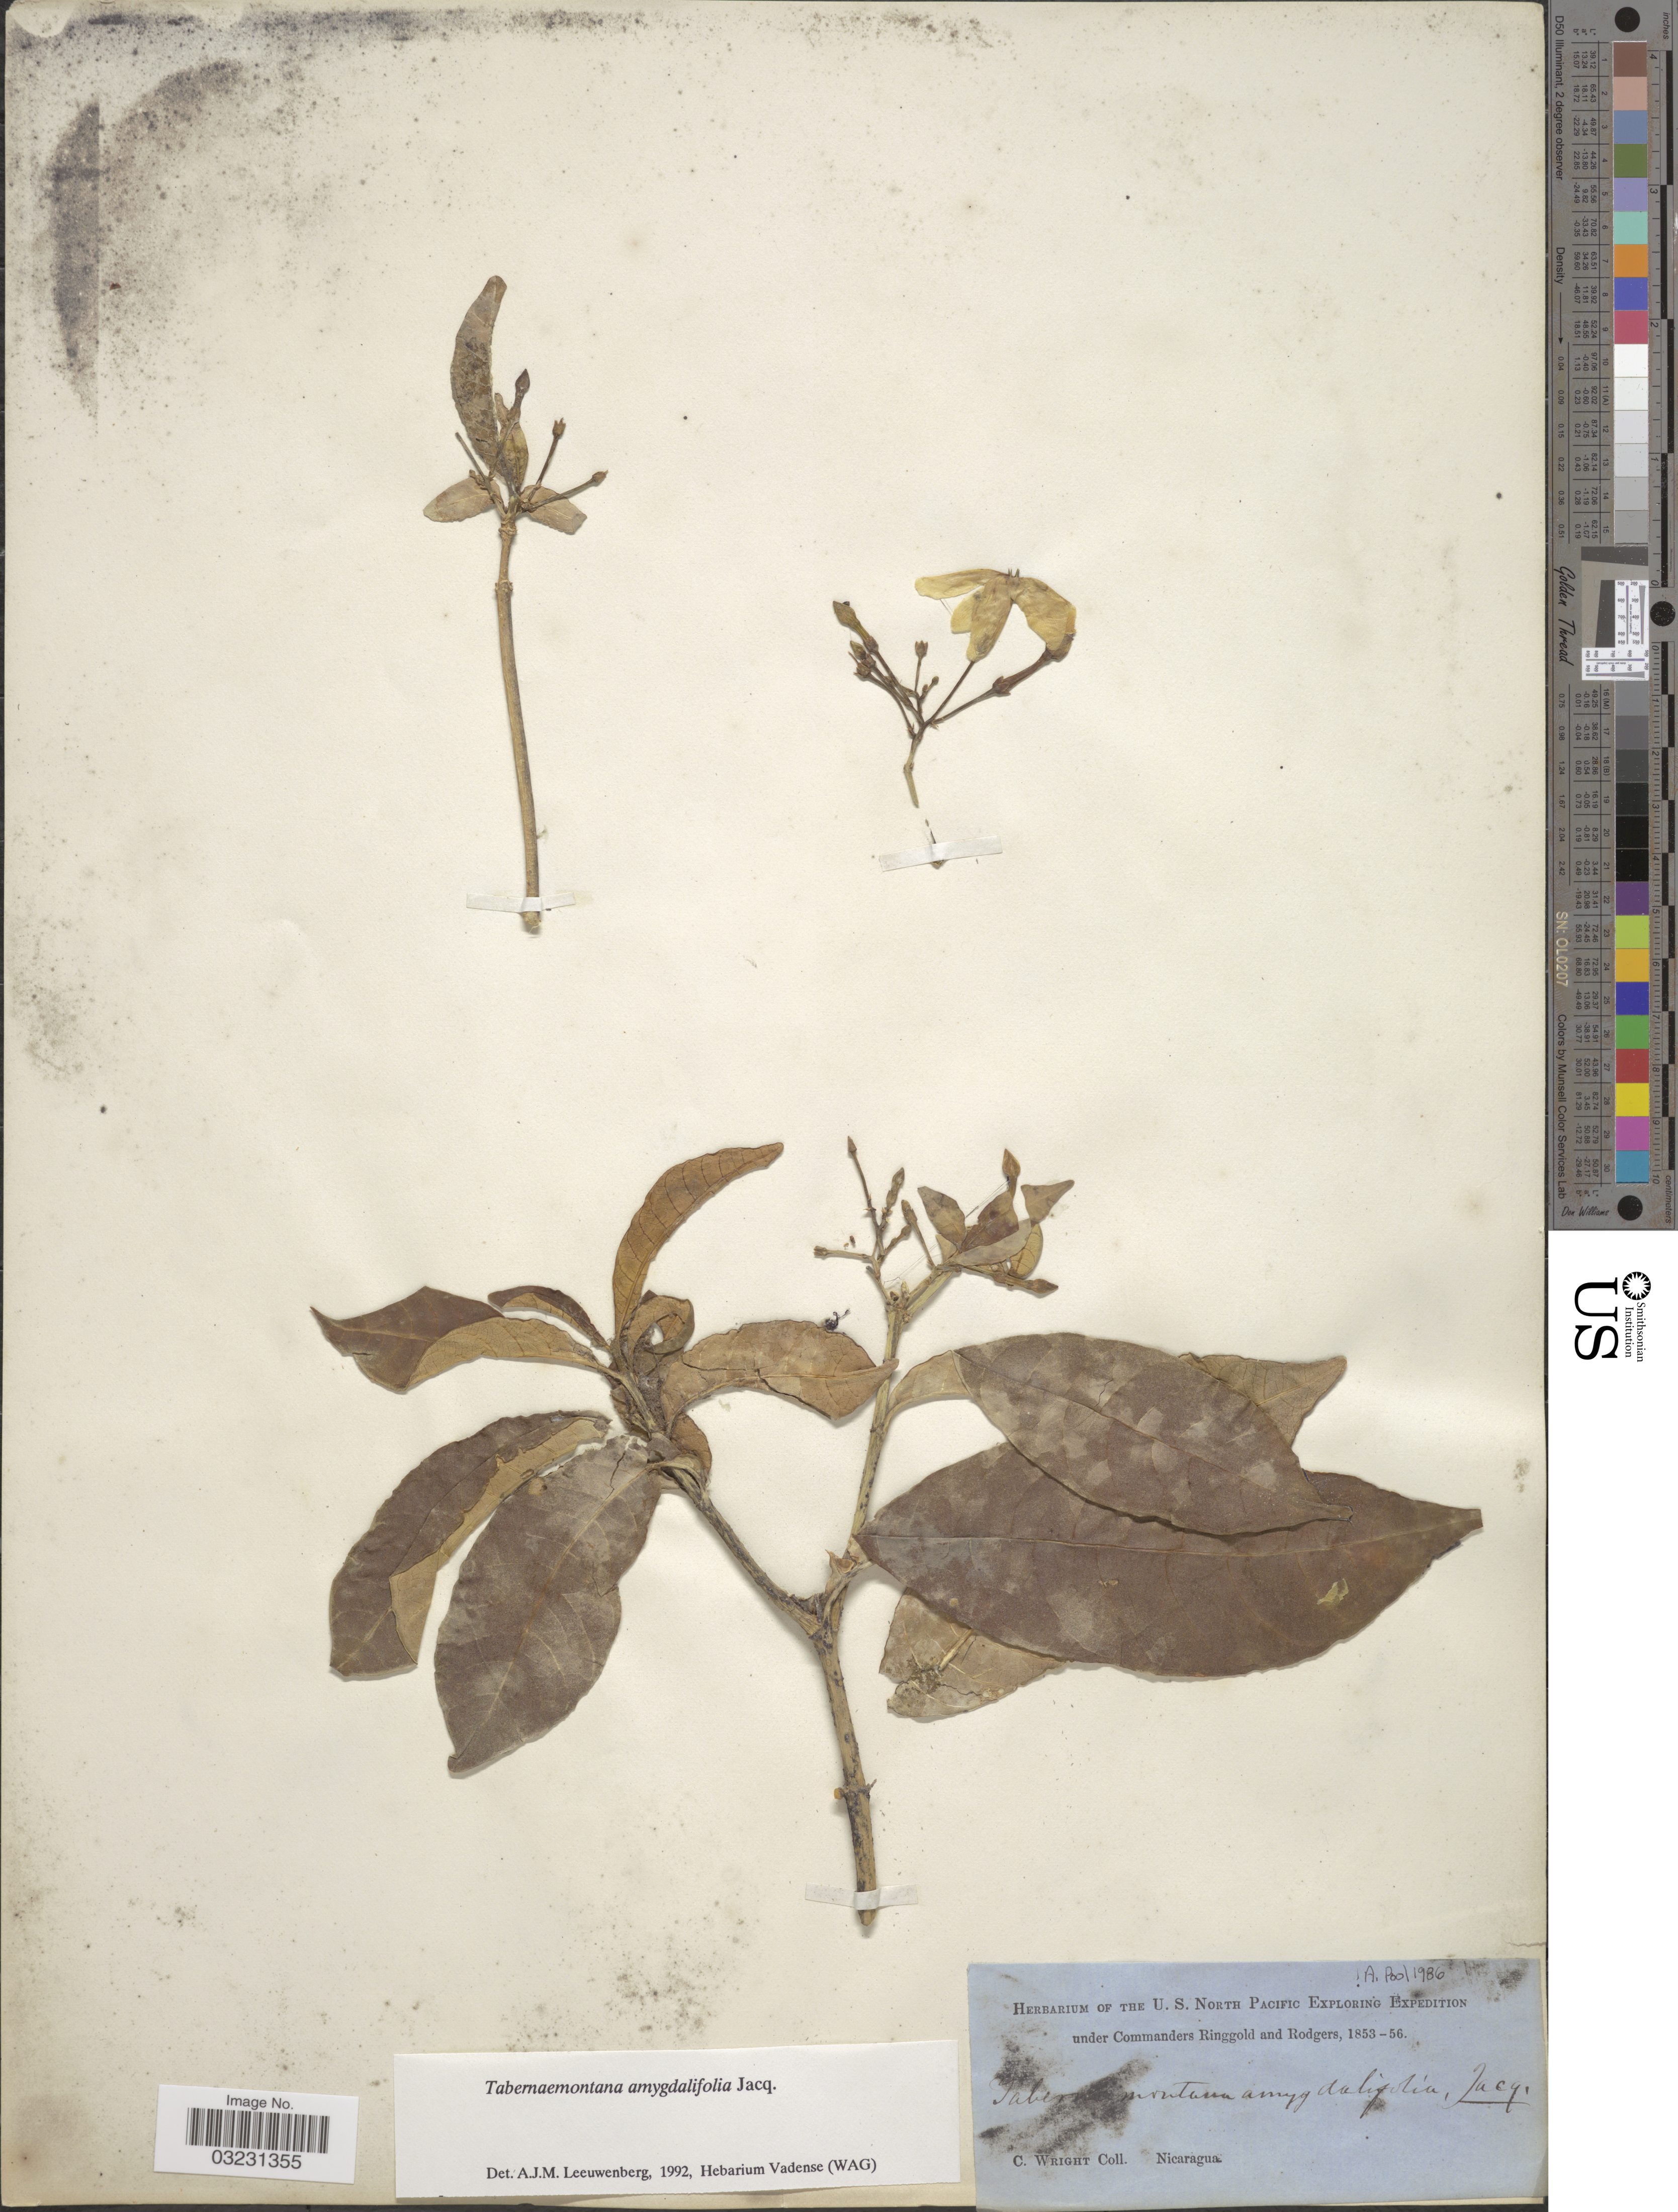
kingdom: Plantae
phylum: Tracheophyta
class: Magnoliopsida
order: Gentianales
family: Apocynaceae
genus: Tabernaemontana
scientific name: Tabernaemontana amygdalifolia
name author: Jacq.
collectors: C. Wright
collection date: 1853/1856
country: Nicaragua